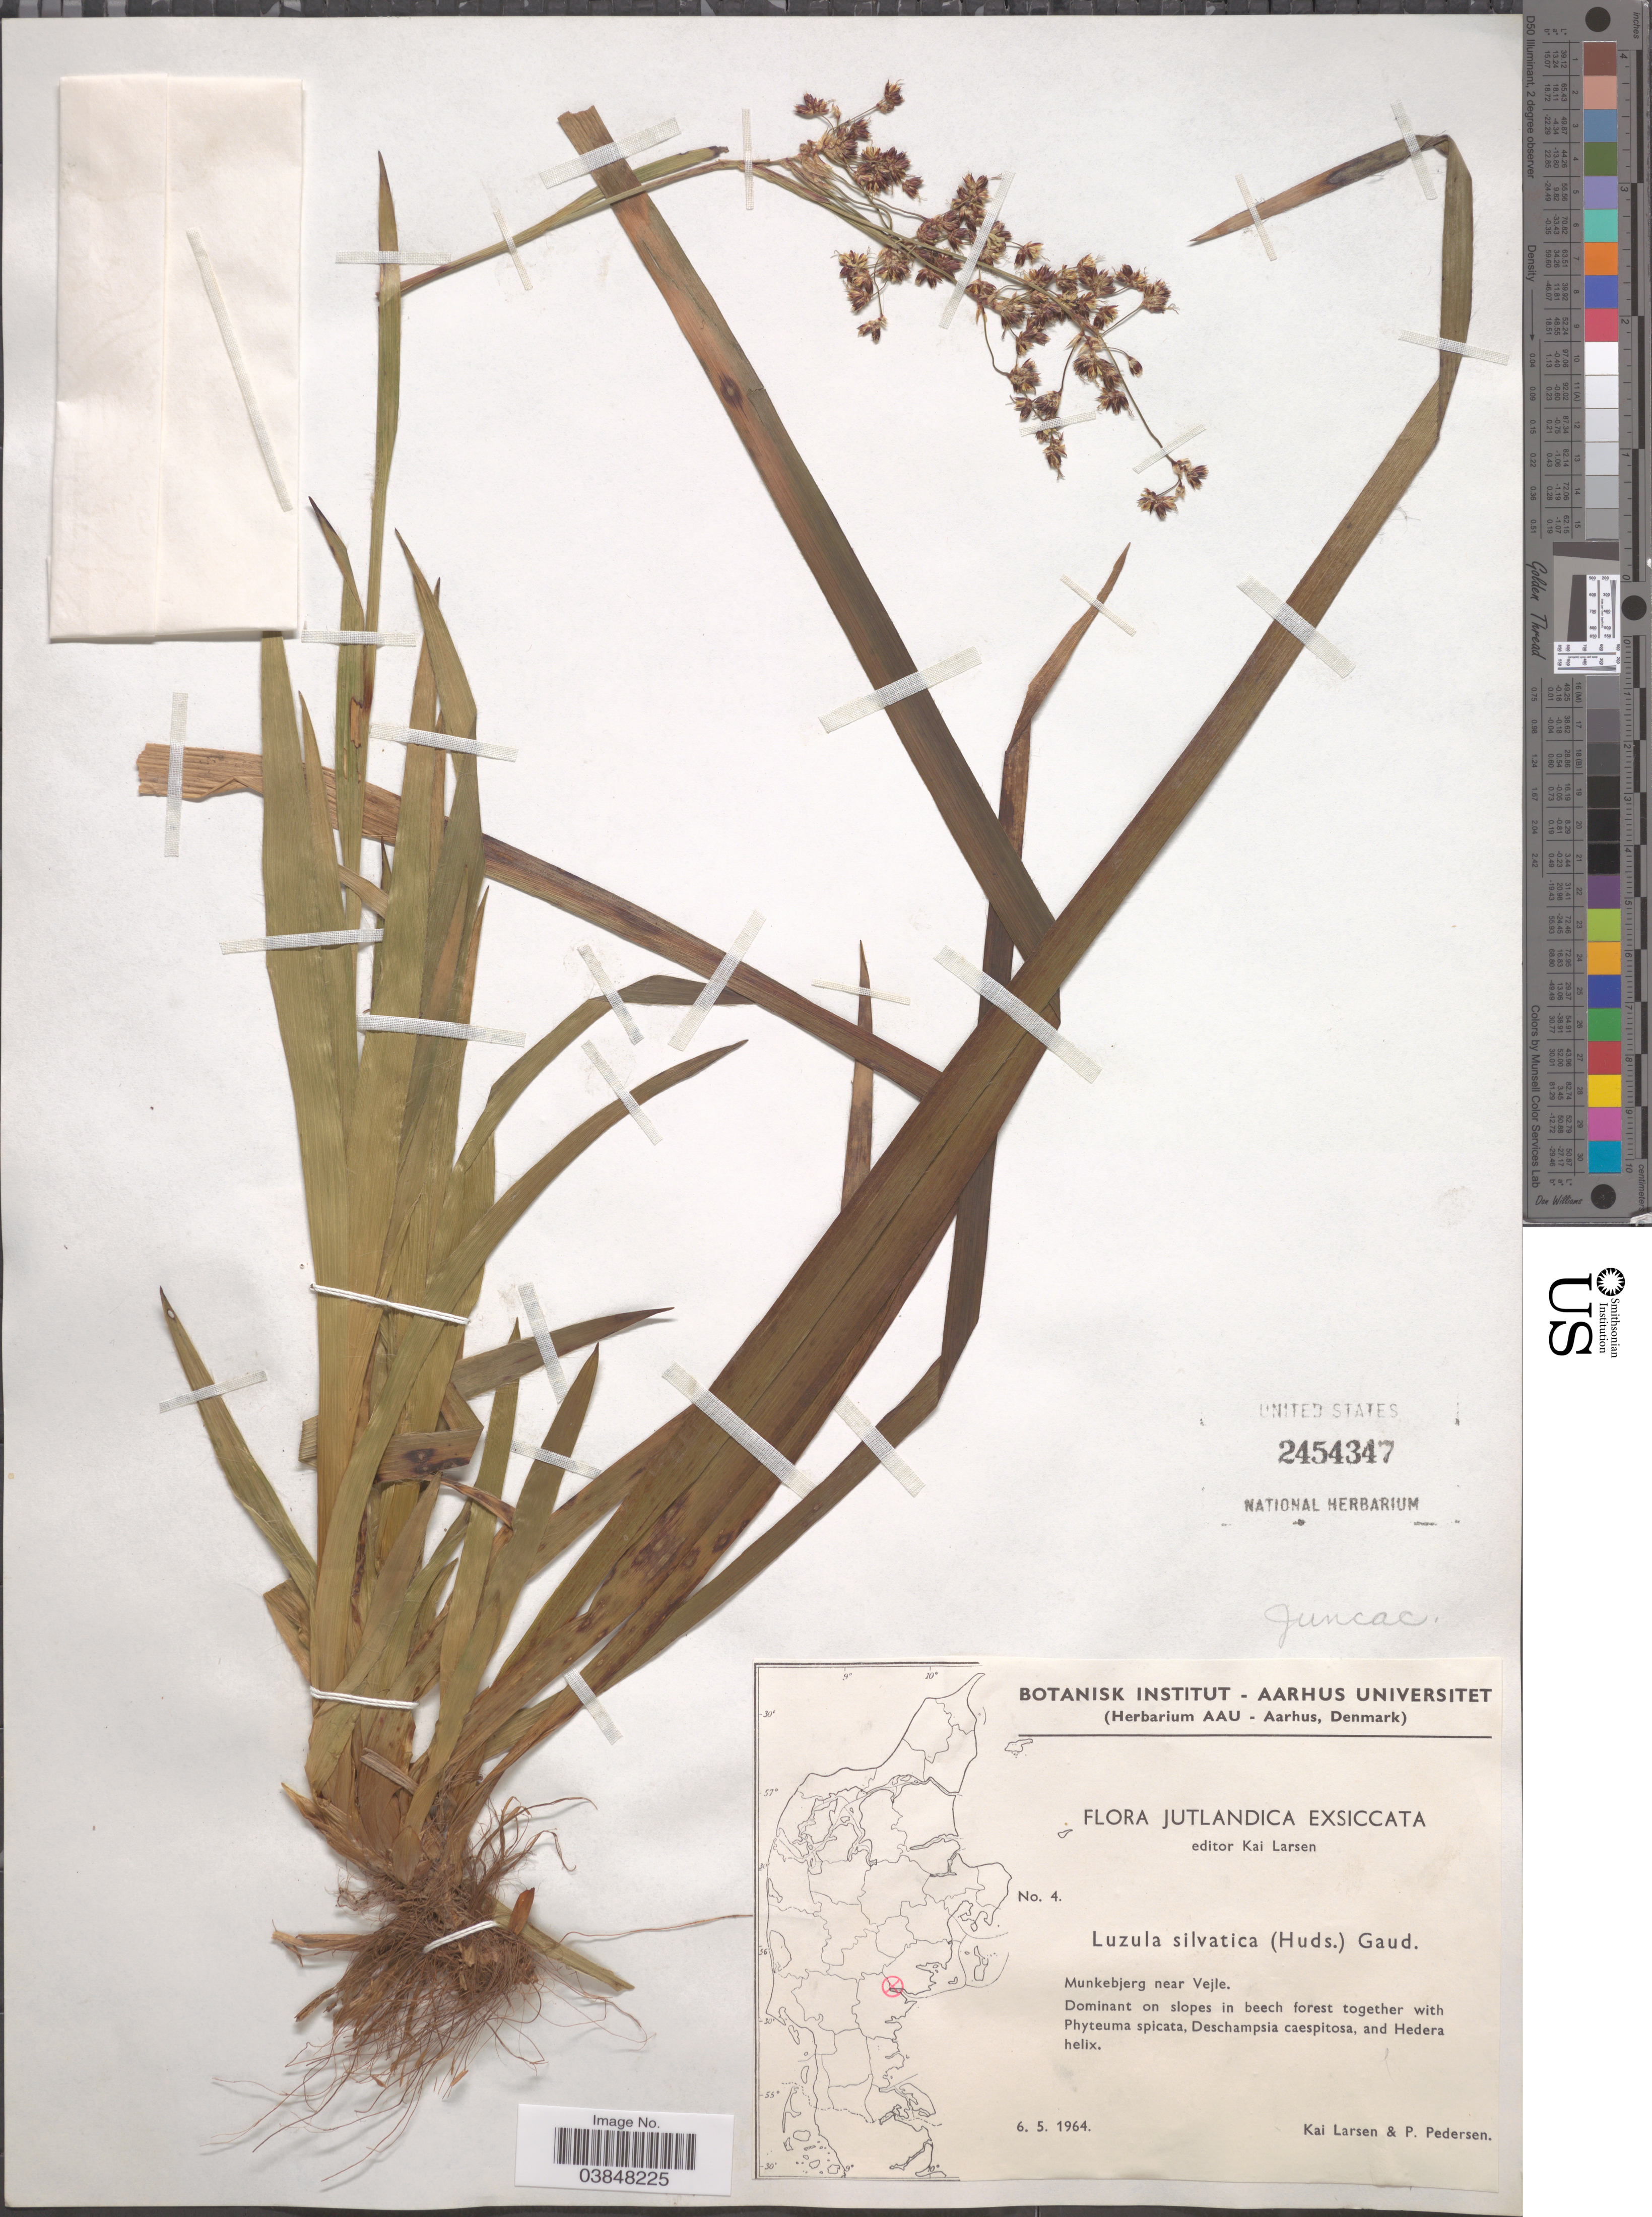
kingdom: Plantae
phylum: Tracheophyta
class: Liliopsida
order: Poales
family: Juncaceae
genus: Luzula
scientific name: Luzula sylvatica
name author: (Huds.) Gaudin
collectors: K. Larsen & P. Pedersen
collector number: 4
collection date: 1964-05-06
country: Denmark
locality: Jutlandica. Munkebjerg near Vejle.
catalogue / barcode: US 2454347